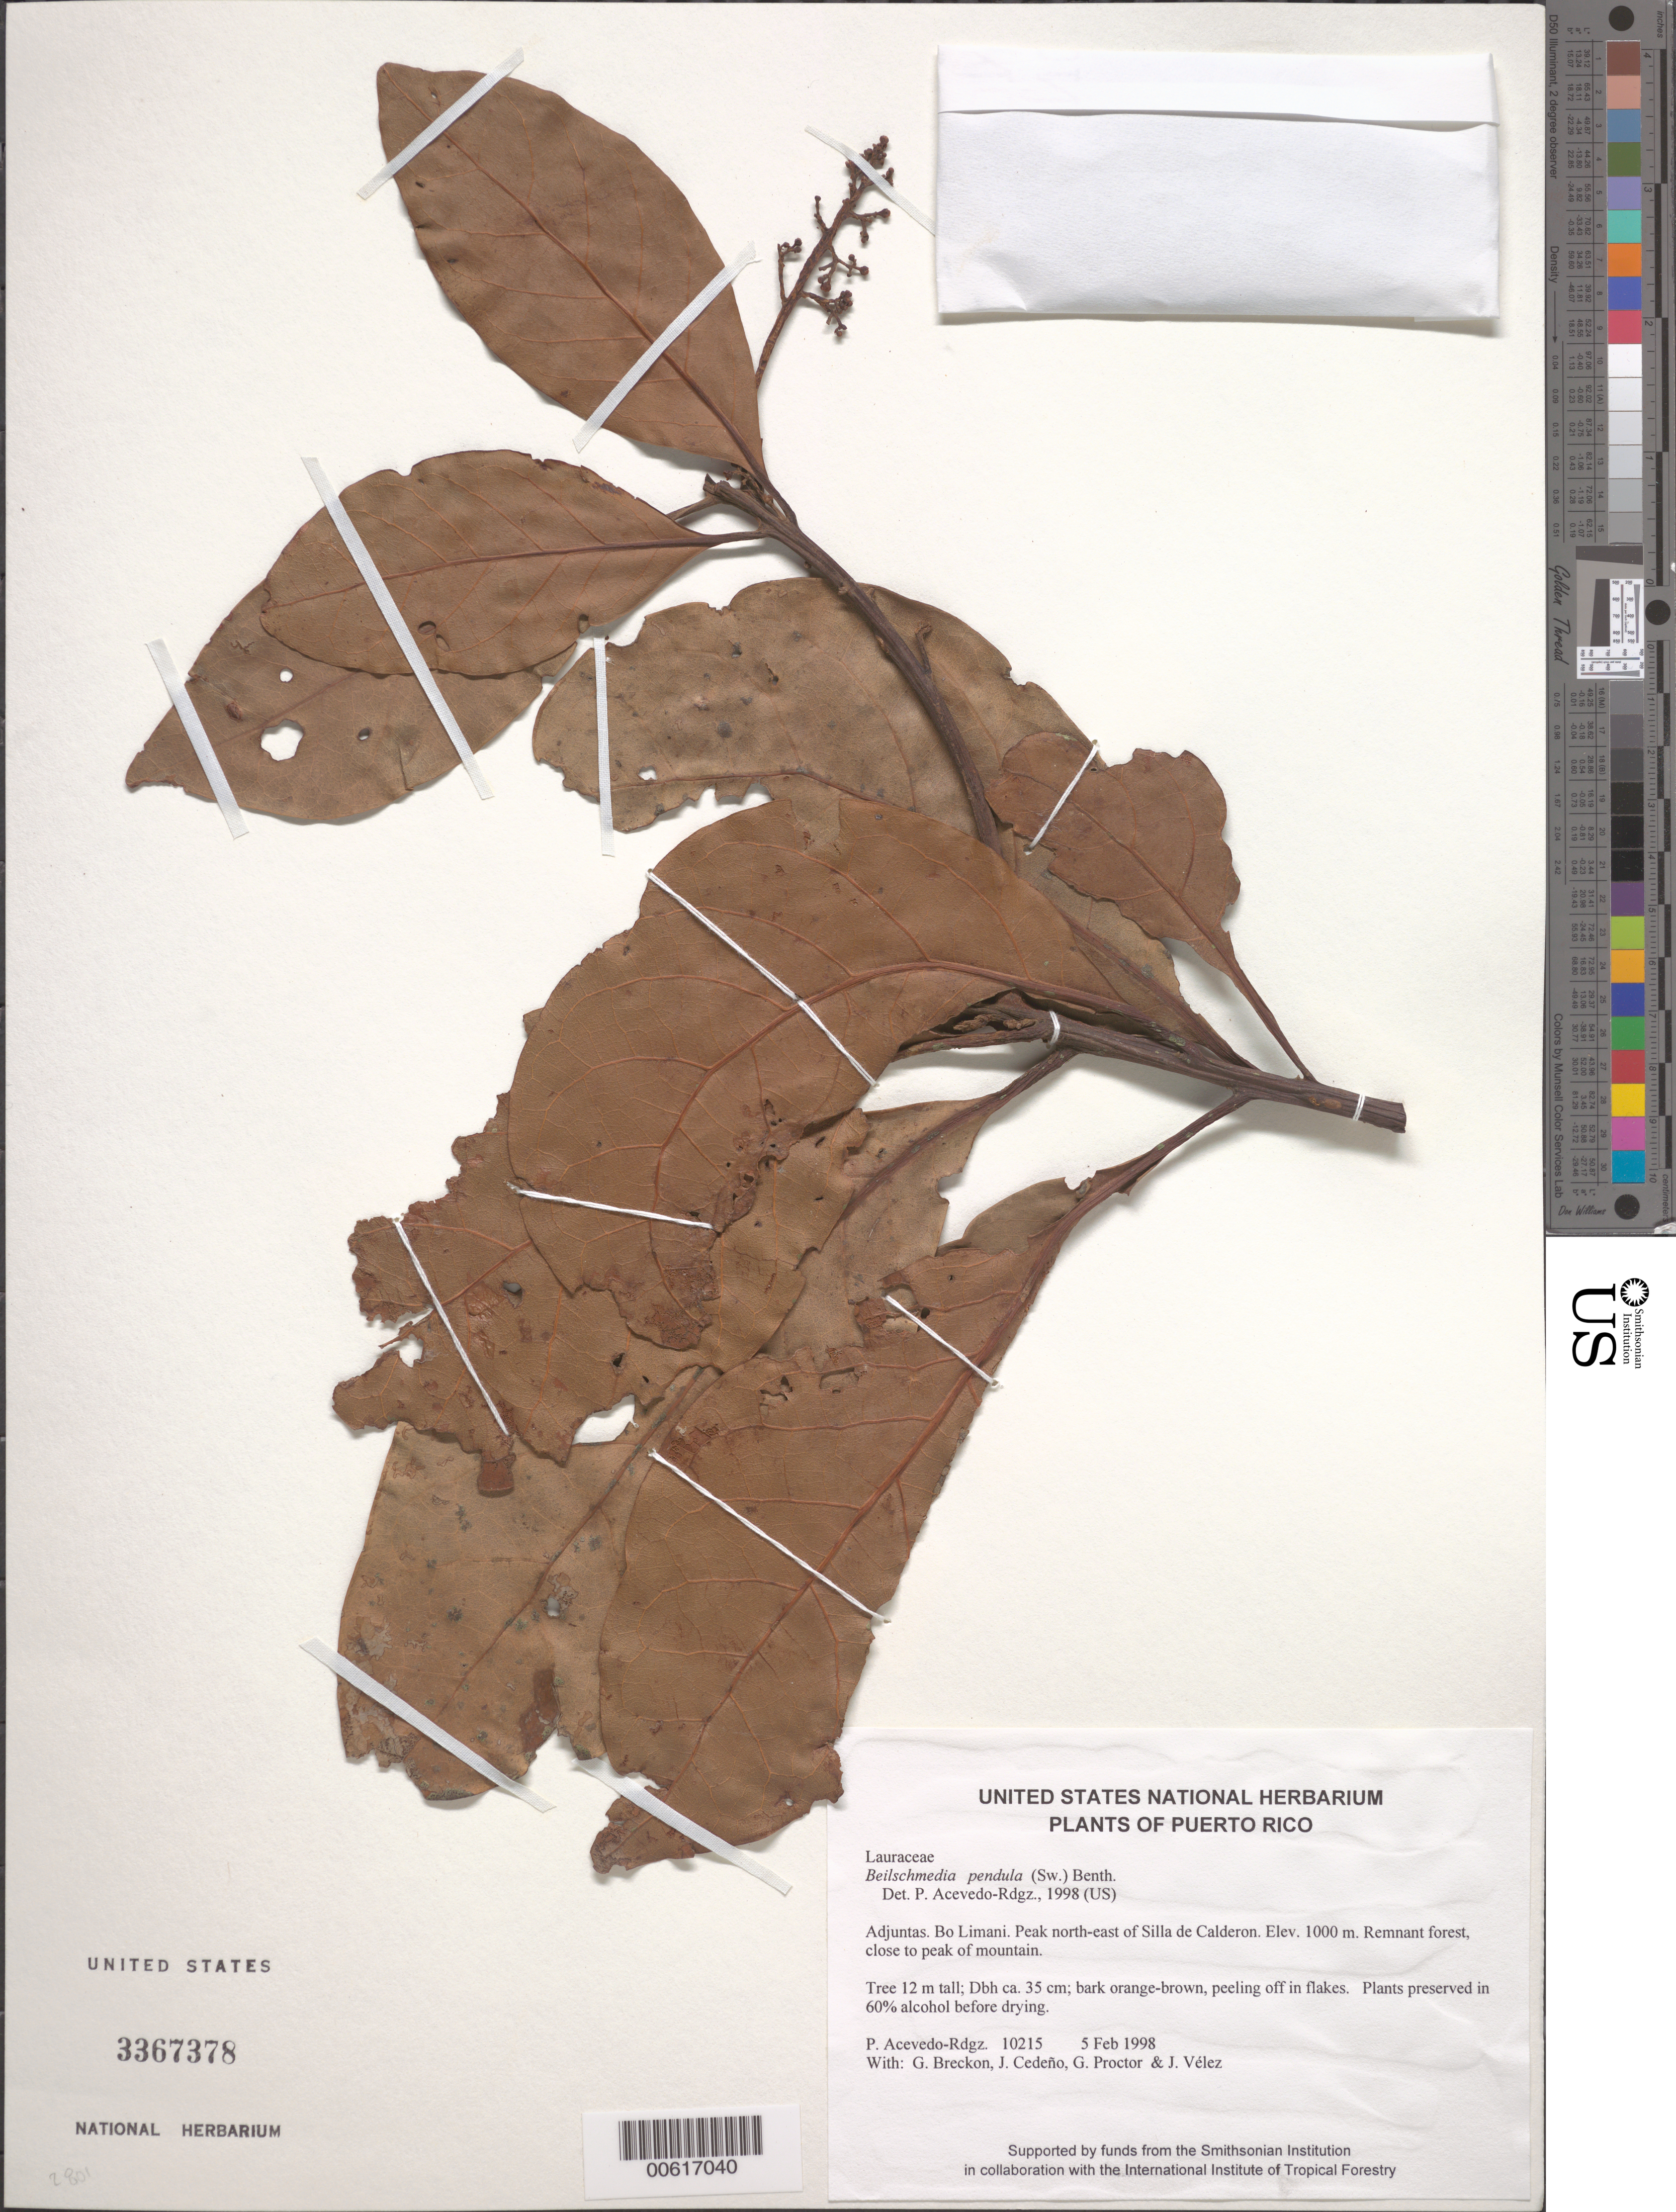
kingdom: Plantae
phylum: Tracheophyta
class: Magnoliopsida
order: Laurales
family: Lauraceae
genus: Beilschmiedia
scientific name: Beilschmiedia pendula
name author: (Sw.) Hemsl.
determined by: Acevedo-Rodríguez, P., (BOT), Smithsonian Institution - National Museum of Natural History (UNITED STATES)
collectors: P. Acevedo-Rodr., G. J. Breckon, J. A. Cedeño M., G. R. Proctor & J. Vélez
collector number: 10215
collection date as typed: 05 Feb 1998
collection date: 1998-02-05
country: Puerto Rico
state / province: Adjuntas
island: Puerto Rico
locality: Adjuntas; Bo. Limani; Peak north-east of Silla de Calderon.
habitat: Remnant forest, close to peak of mountain.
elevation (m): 1000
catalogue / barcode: US 3367378